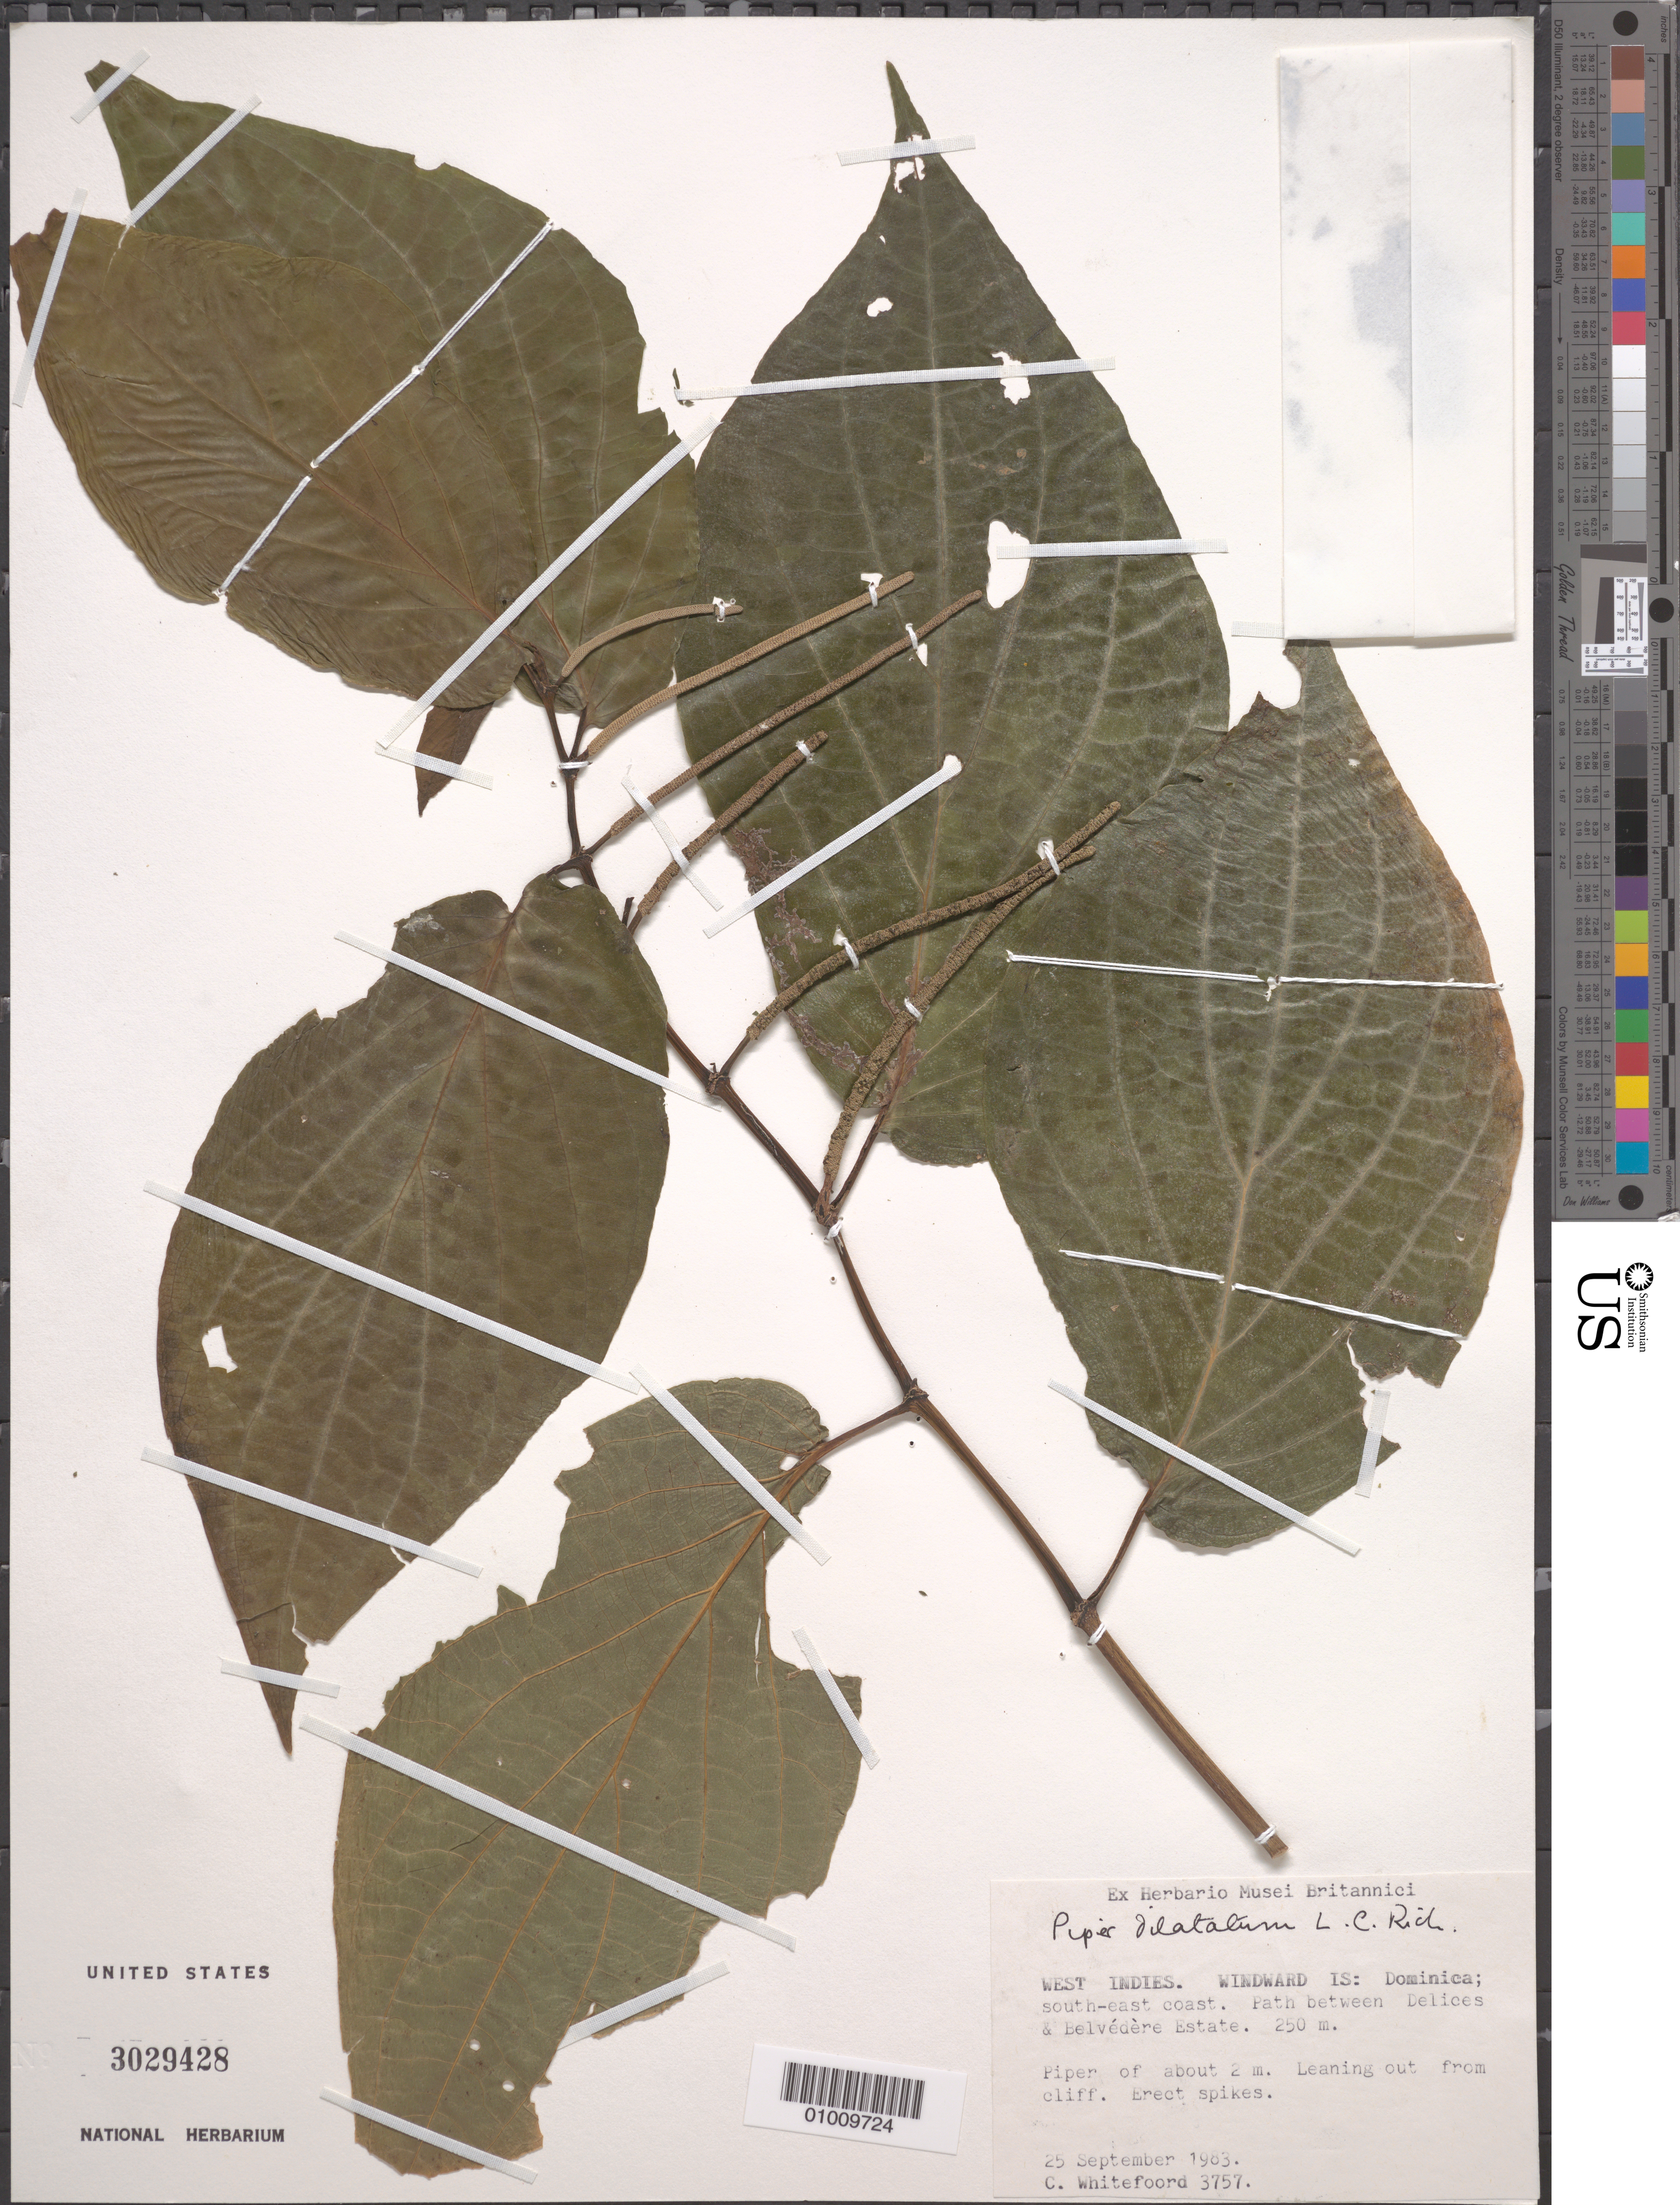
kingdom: Plantae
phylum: Tracheophyta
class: Magnoliopsida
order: Piperales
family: Piperaceae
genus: Piper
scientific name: Piper dilatatum var. dilatatum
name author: Rich.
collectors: C. Whitefoord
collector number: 3757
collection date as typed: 25 Sep 1983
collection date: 1983-09-25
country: Dominica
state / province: St. Patrick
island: Dominica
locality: SE coast. Path between Delices and Belvedere Estate.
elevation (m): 250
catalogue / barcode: US 3029428